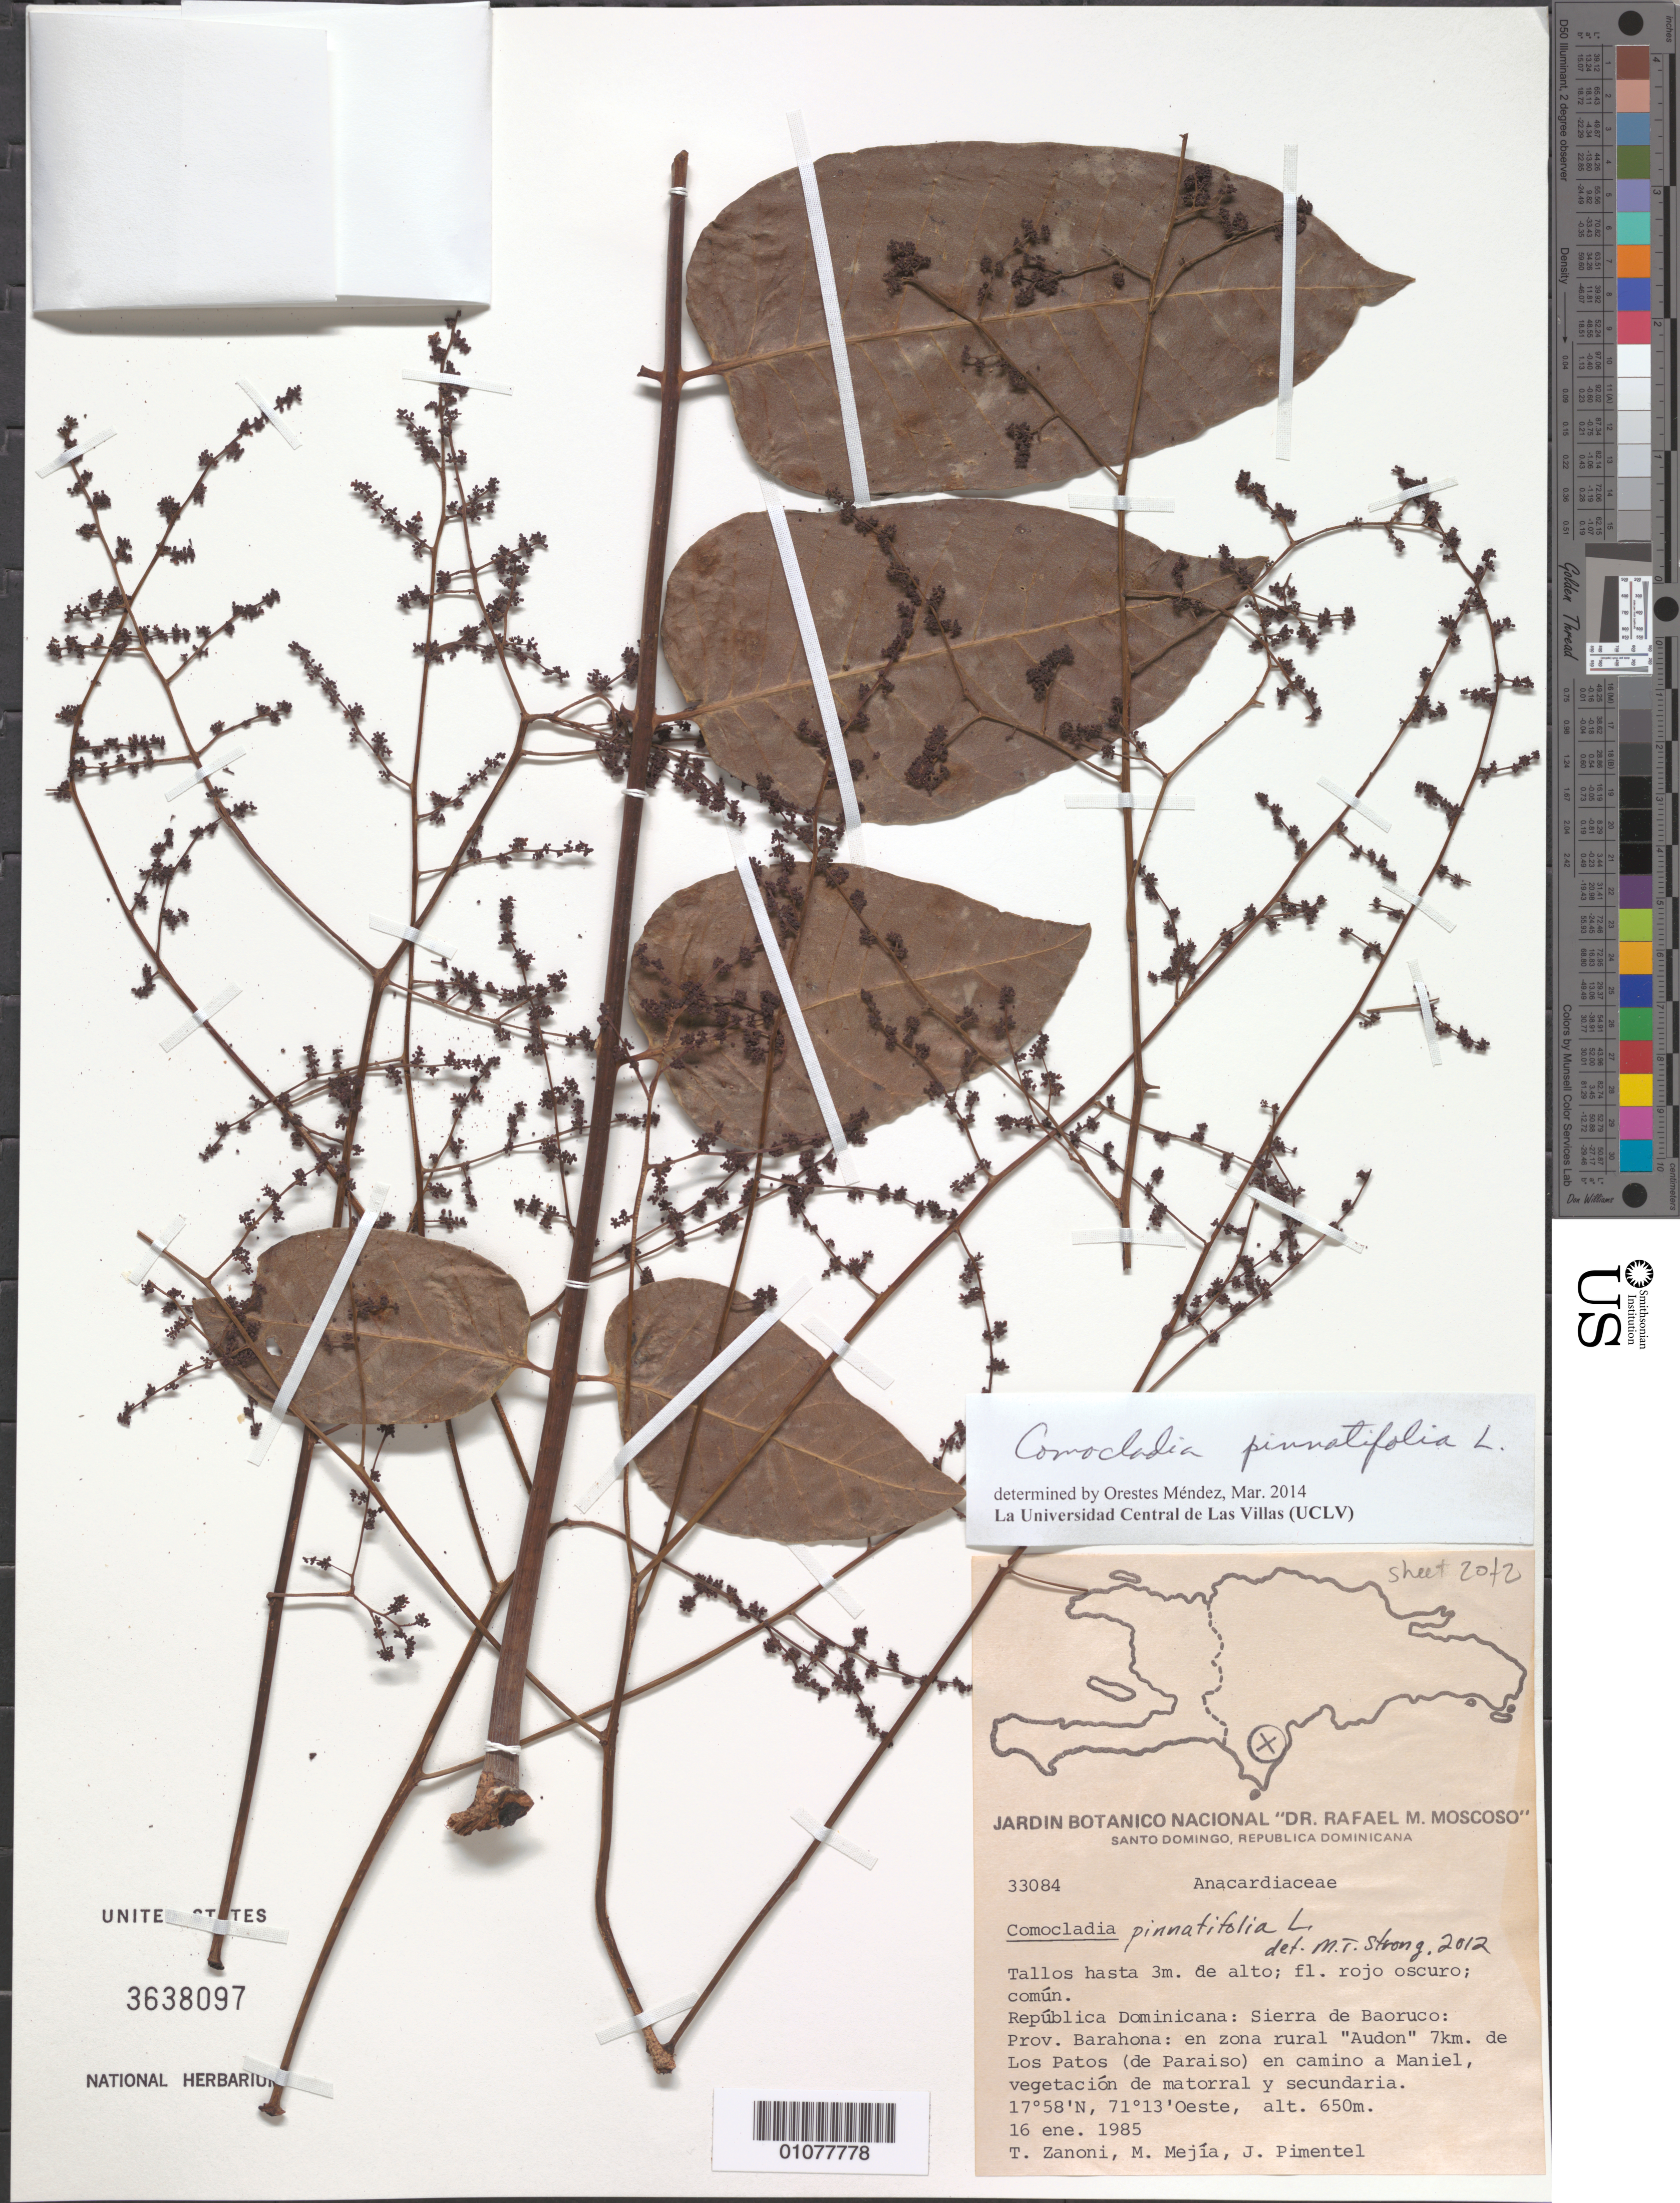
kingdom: Plantae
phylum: Tracheophyta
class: Magnoliopsida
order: Sapindales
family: Anacardiaceae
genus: Comocladia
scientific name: Comocladia pinnatifolia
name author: L.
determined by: Méndez, Orestes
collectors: T. A. Zanoni, M. Mejia & J. Pimentel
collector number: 33084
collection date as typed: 16 Jan 1985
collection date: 1985-01-16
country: Dominican Republic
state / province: Barahona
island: Hispaniola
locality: Sierra de Baoruco, en zona rural "Audon", 7 km de Los Patos (de Paraiso) en camino a Maniel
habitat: Vegetación de matorral y secundaria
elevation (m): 650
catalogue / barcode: US 3638097